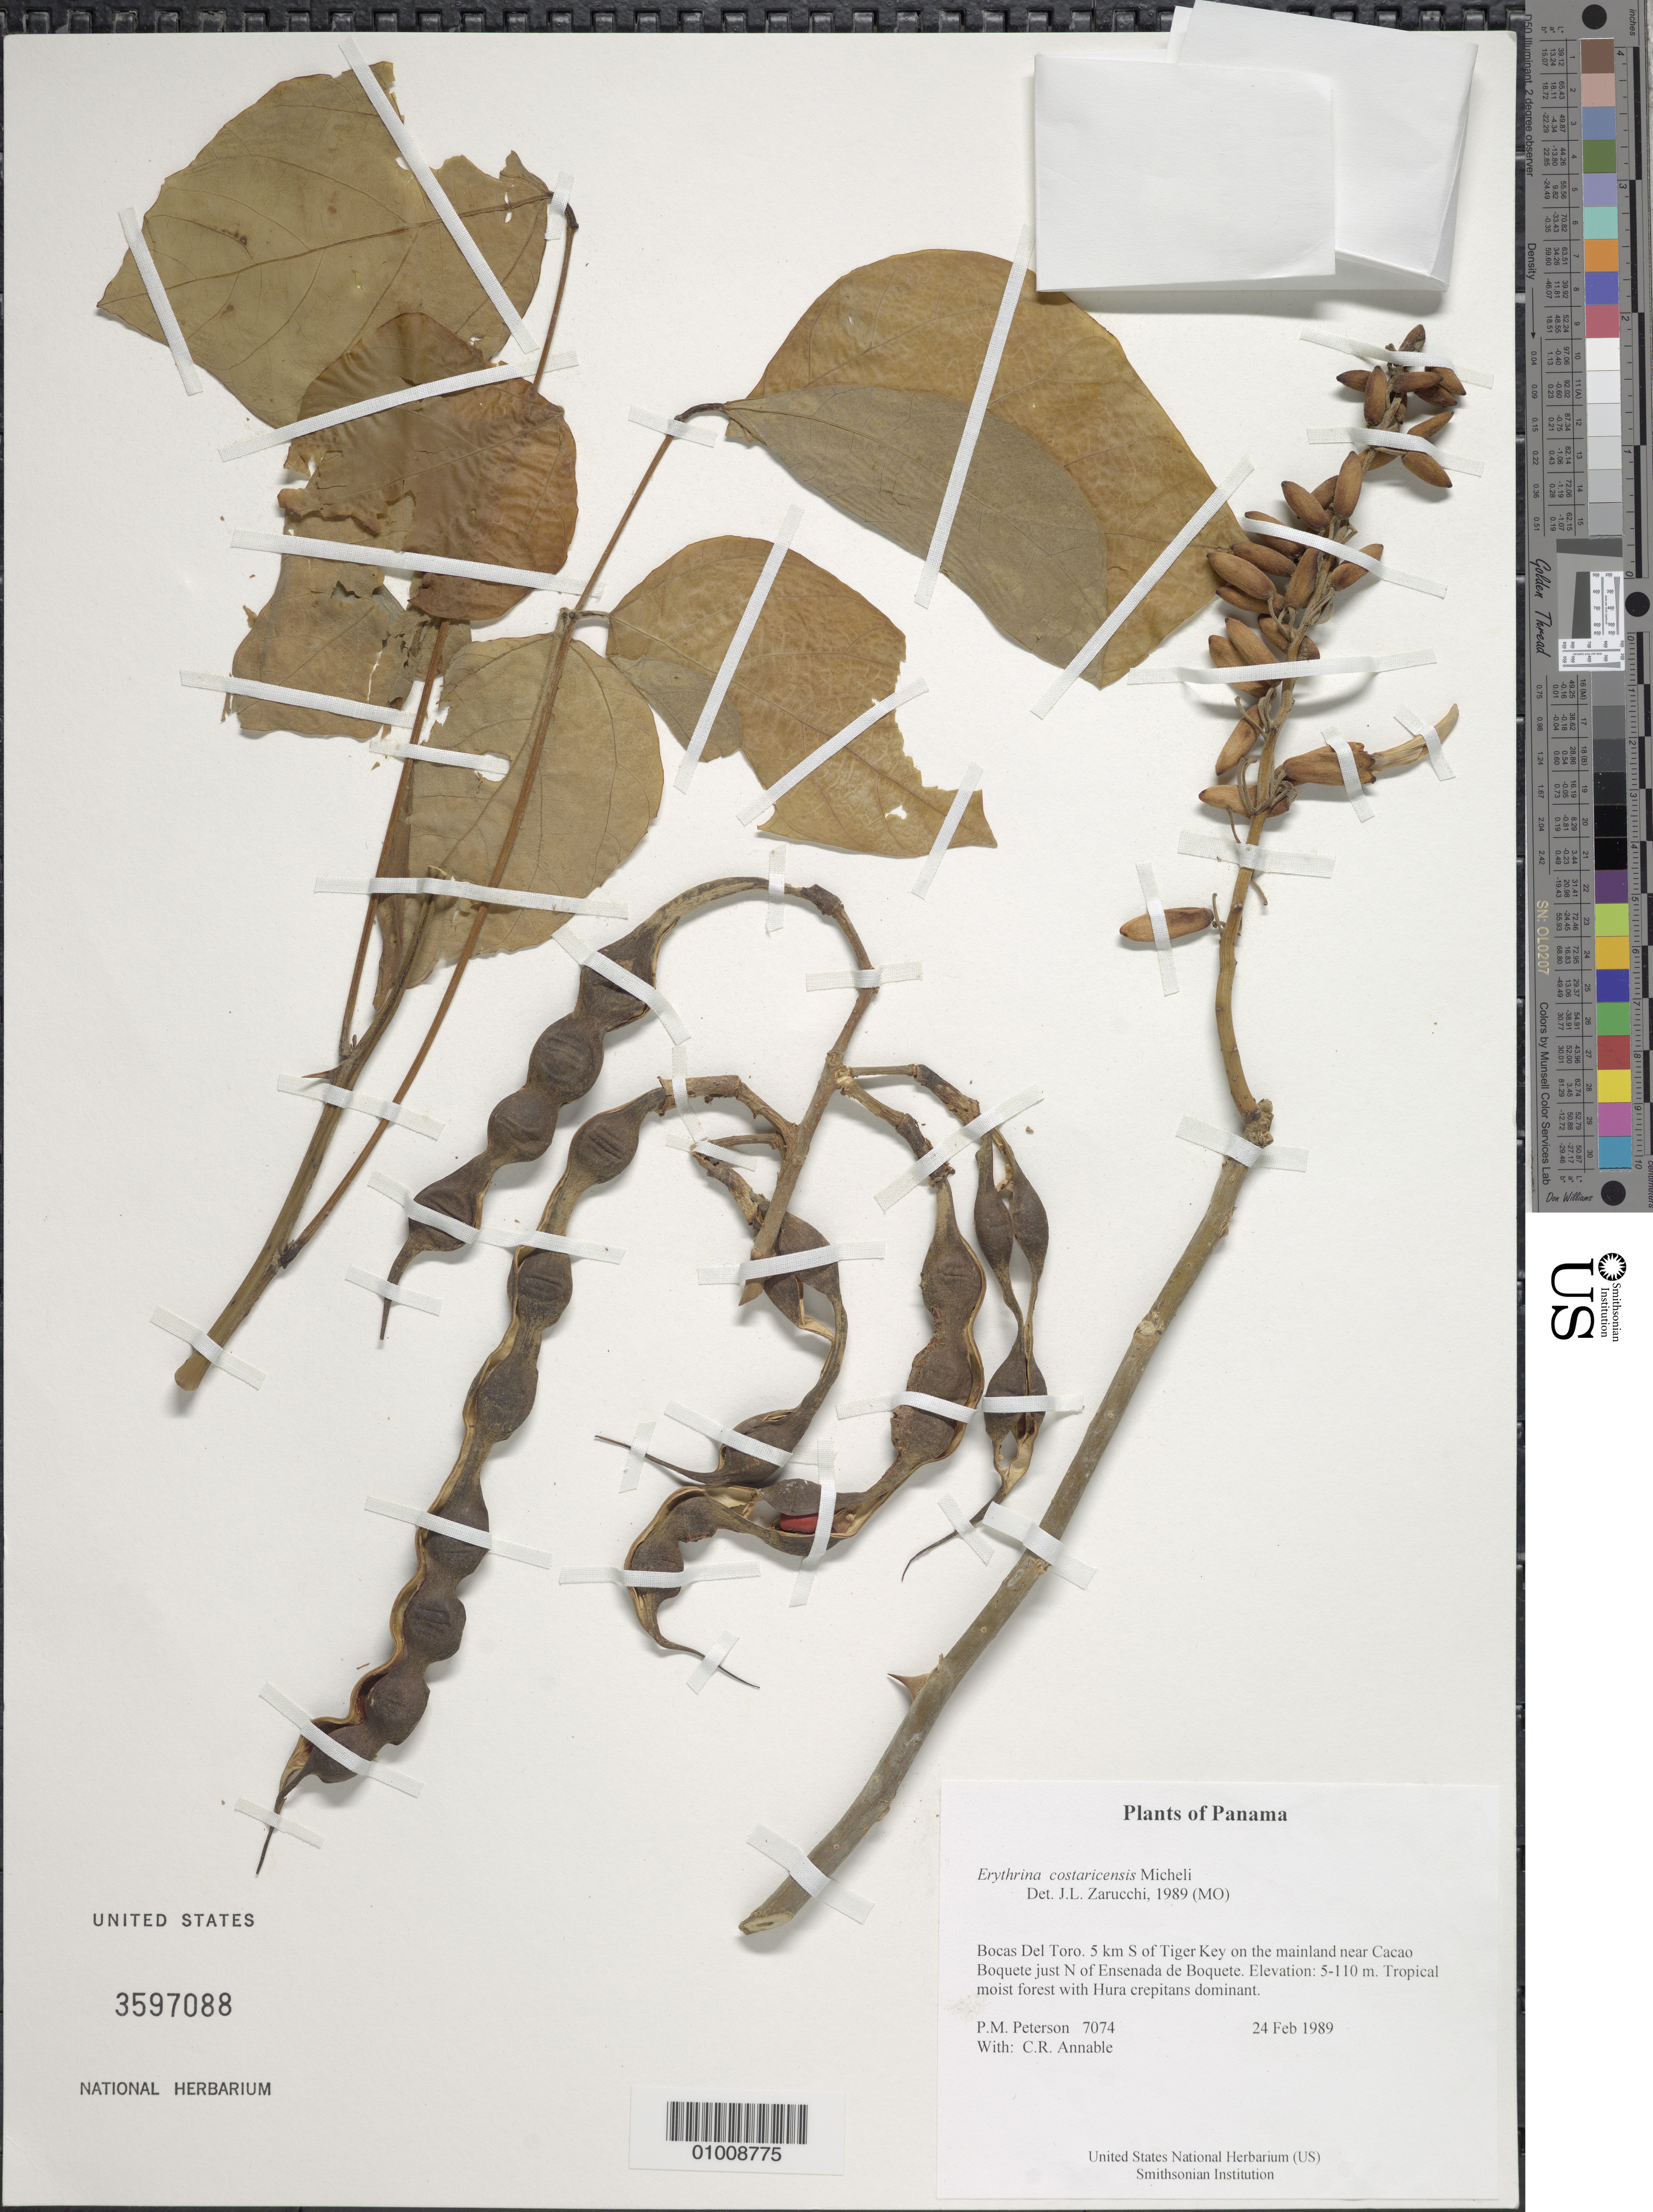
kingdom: Plantae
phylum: Tracheophyta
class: Magnoliopsida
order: Fabales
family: Fabaceae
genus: Erythrina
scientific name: Erythrina costaricensis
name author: Micheli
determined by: Zarucchi, J. L.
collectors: P. M. Peterson & C. R. Annable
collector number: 07074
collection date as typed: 24 Feb 1989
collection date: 1989-02-24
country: Panama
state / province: Bocas del Toro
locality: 5 km S of Tiger Key on the mainland near Cacao Boquete just N of Ensenada de Boquete.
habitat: Tropical moist forest with Hura crepitans dominant.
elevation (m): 5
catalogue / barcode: US 3597088